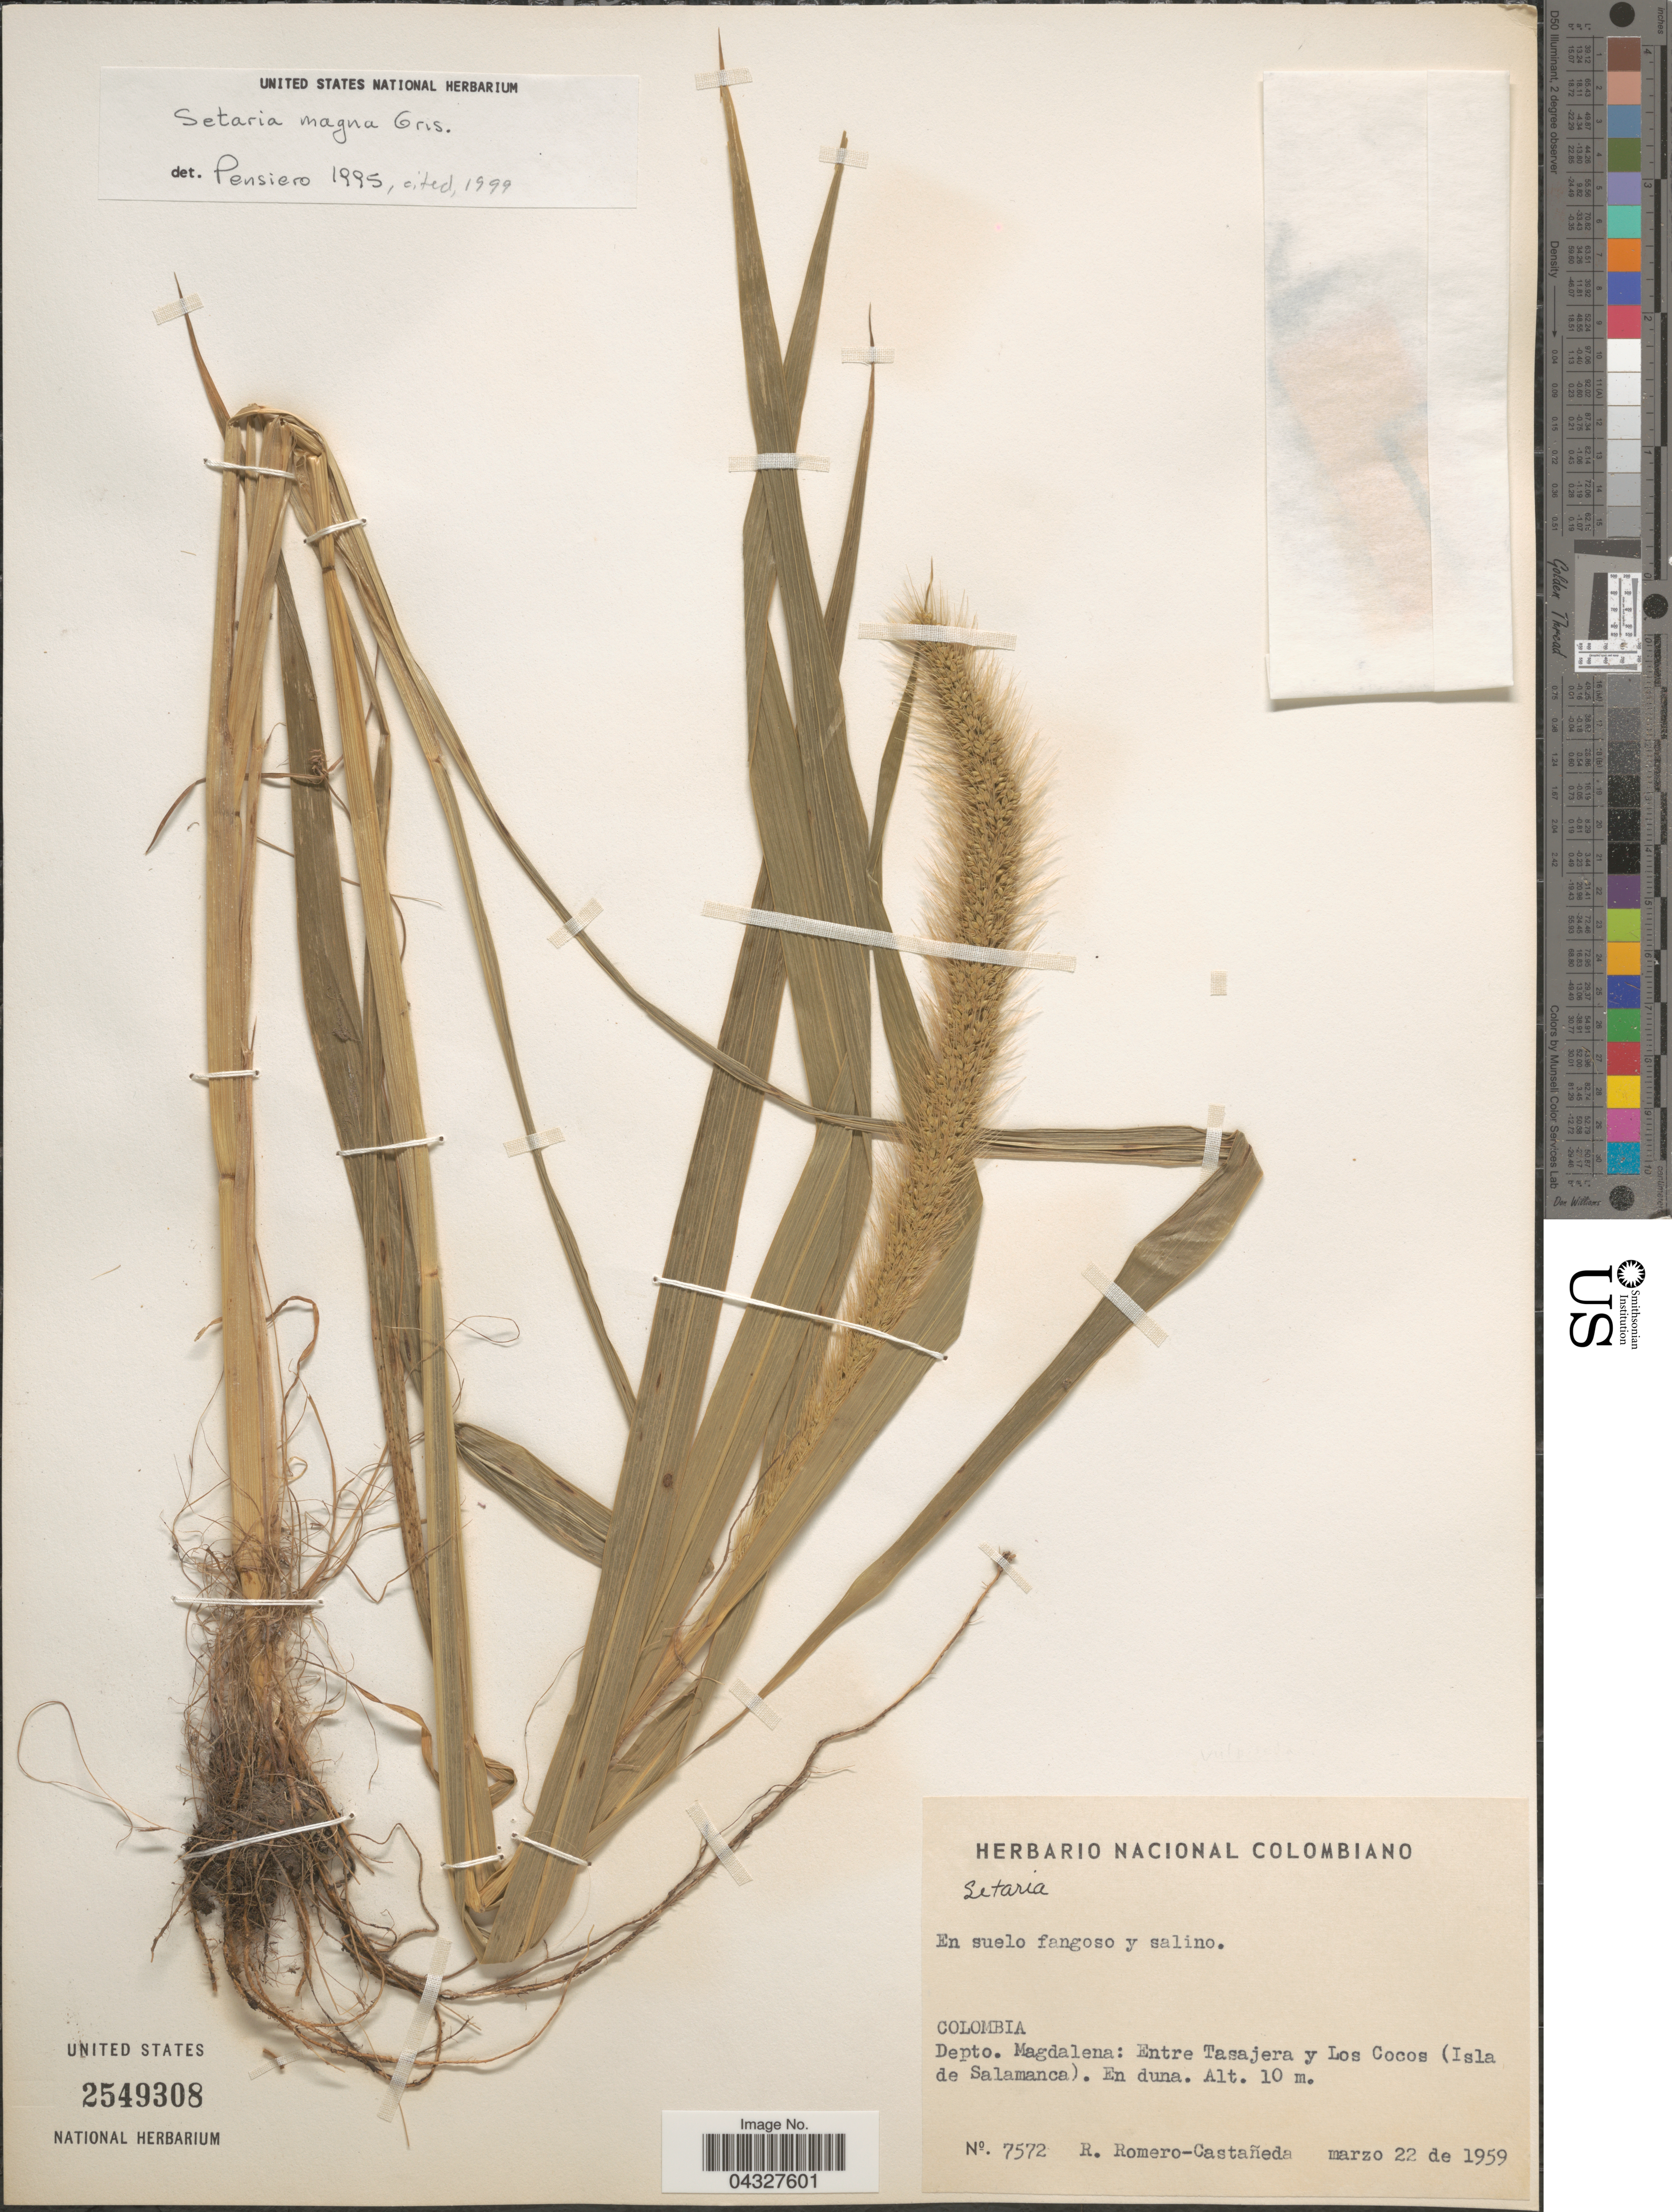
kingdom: Plantae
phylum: Tracheophyta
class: Liliopsida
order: Poales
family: Poaceae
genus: Setaria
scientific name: Setaria magna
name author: Griseb.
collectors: R. Romero Castañeda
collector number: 7572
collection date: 1959-03-22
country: Colombia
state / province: Magdalena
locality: Depto. Magdalena: Entre Tasajera y Los Cocos (Isla de Salamanca).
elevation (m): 10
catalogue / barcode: US 2549308